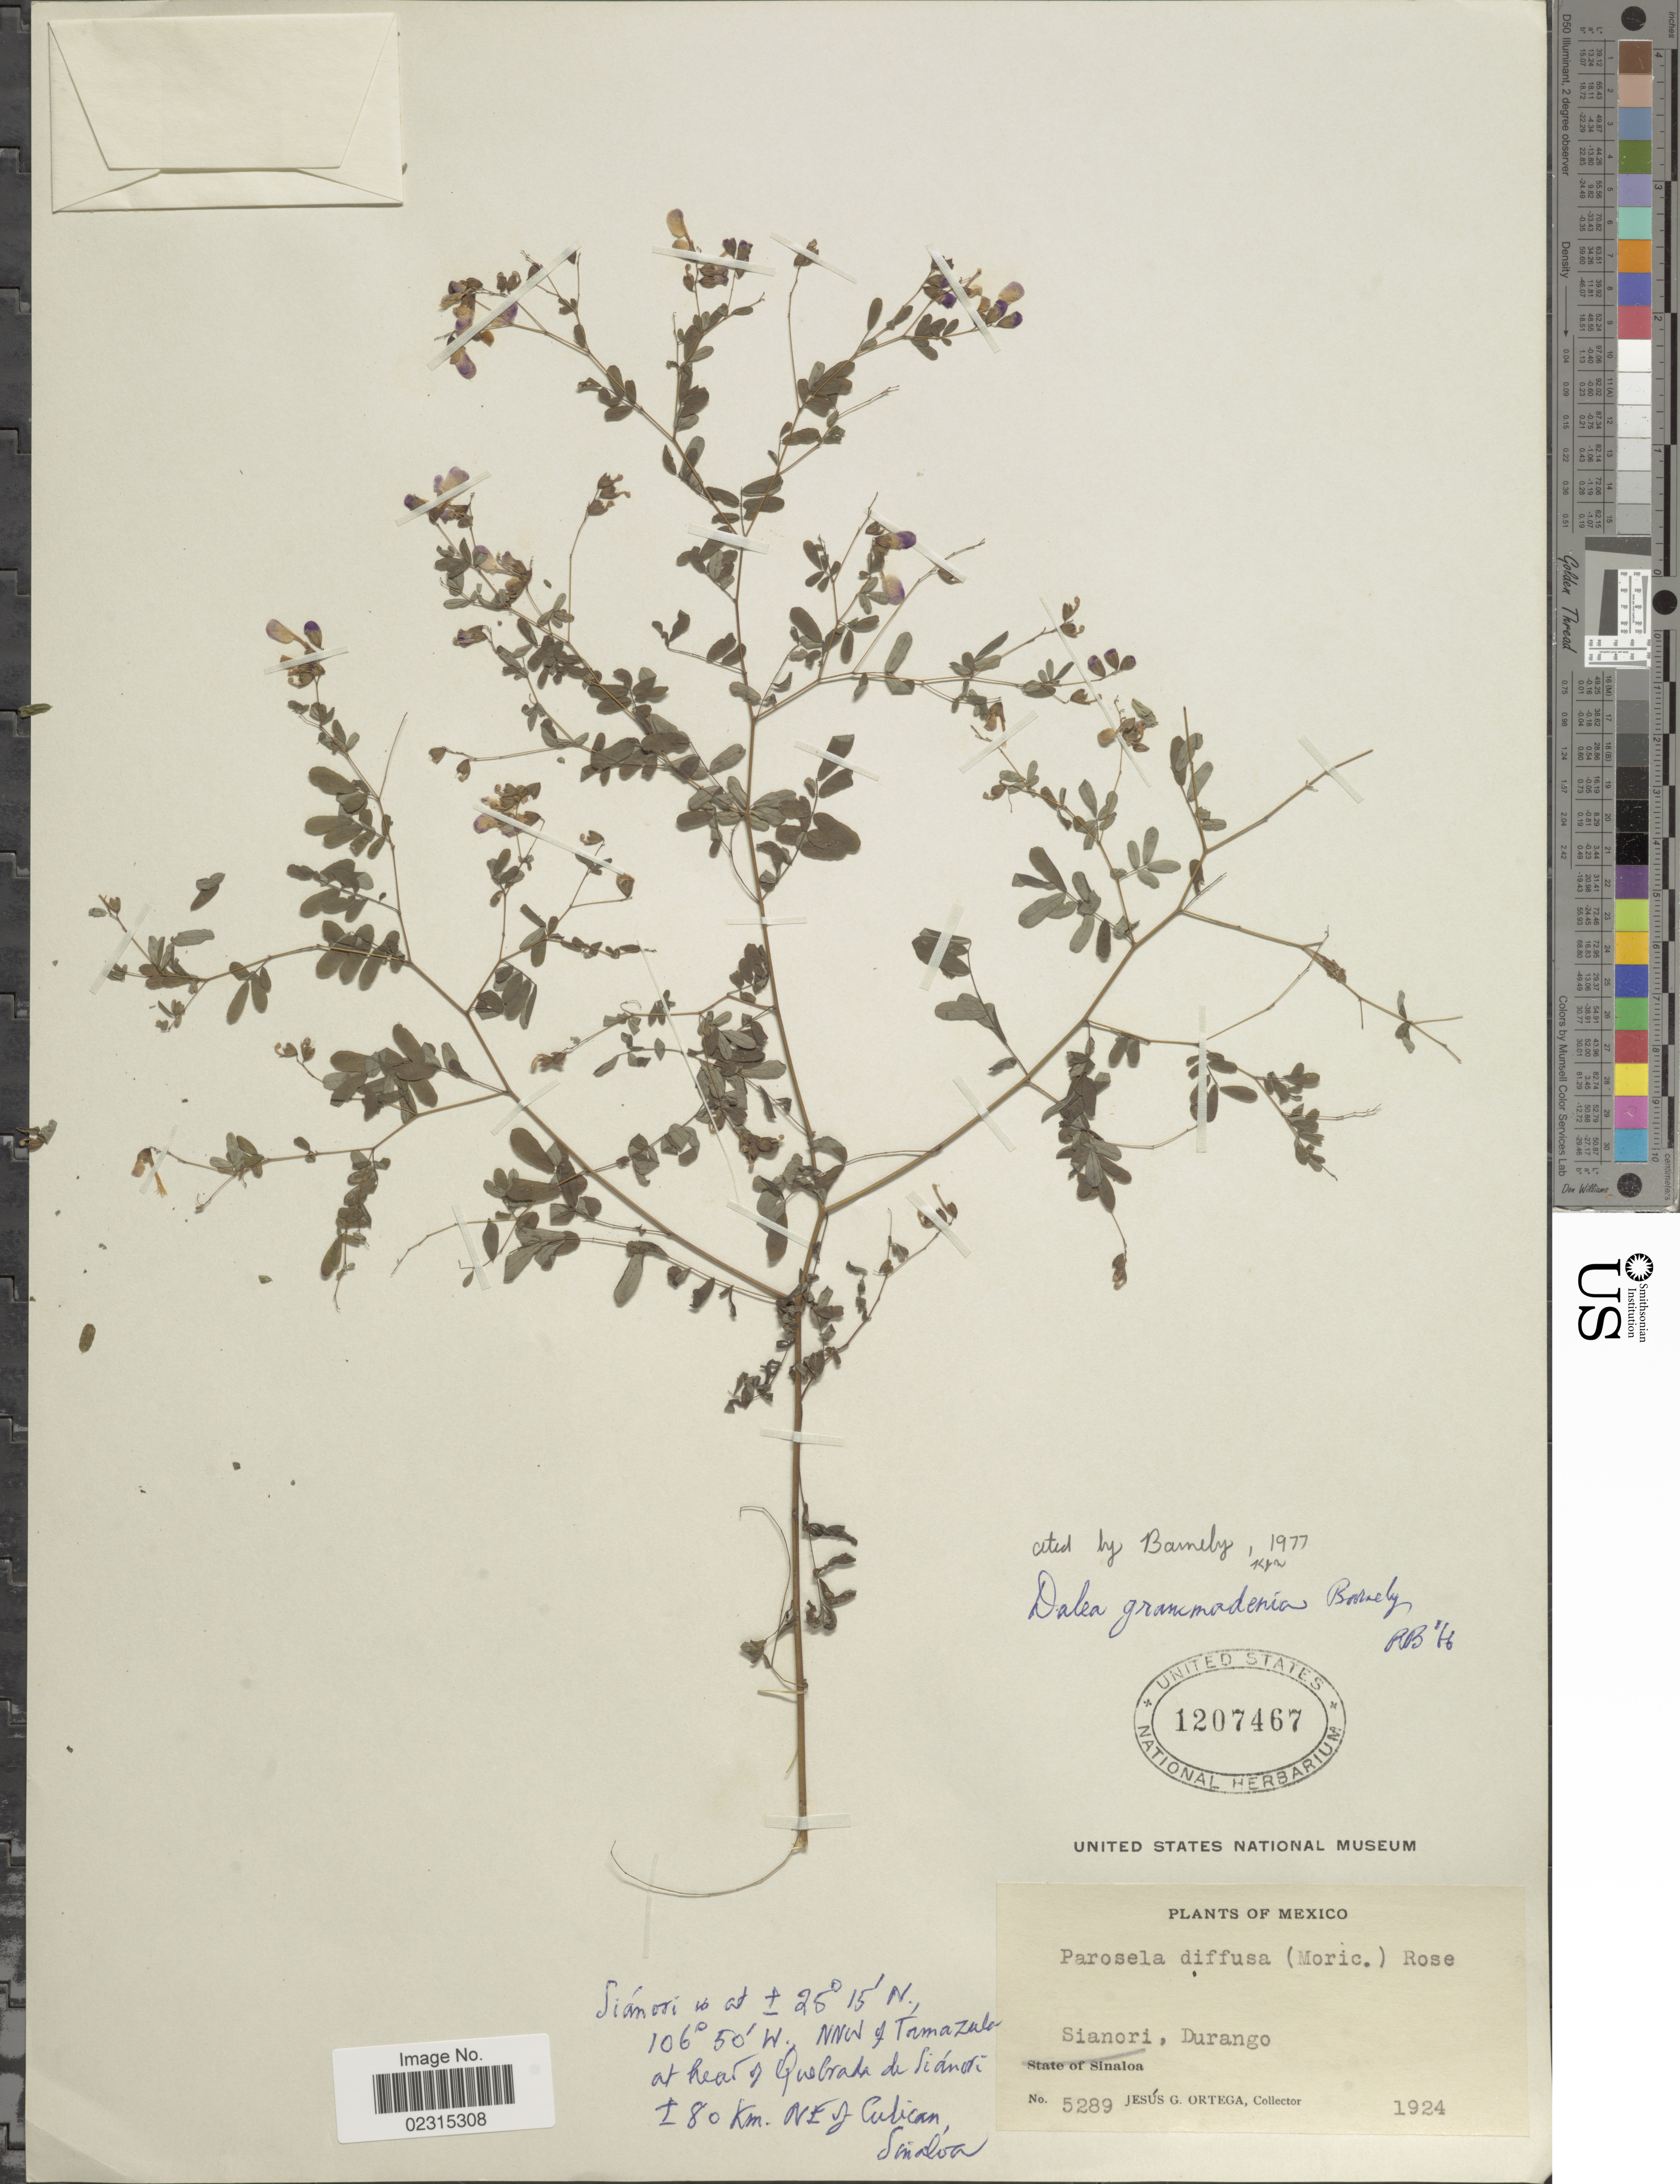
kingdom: Plantae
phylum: Tracheophyta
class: Magnoliopsida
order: Fabales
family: Fabaceae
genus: Marina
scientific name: Marina grammadenia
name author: Barneby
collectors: J. Ortega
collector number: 5289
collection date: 1924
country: Mexico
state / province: Durango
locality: Sianori, NNW of Tamazula at head of Quebrada de Sianori ± 80 km NE of Culican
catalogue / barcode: US 1207467